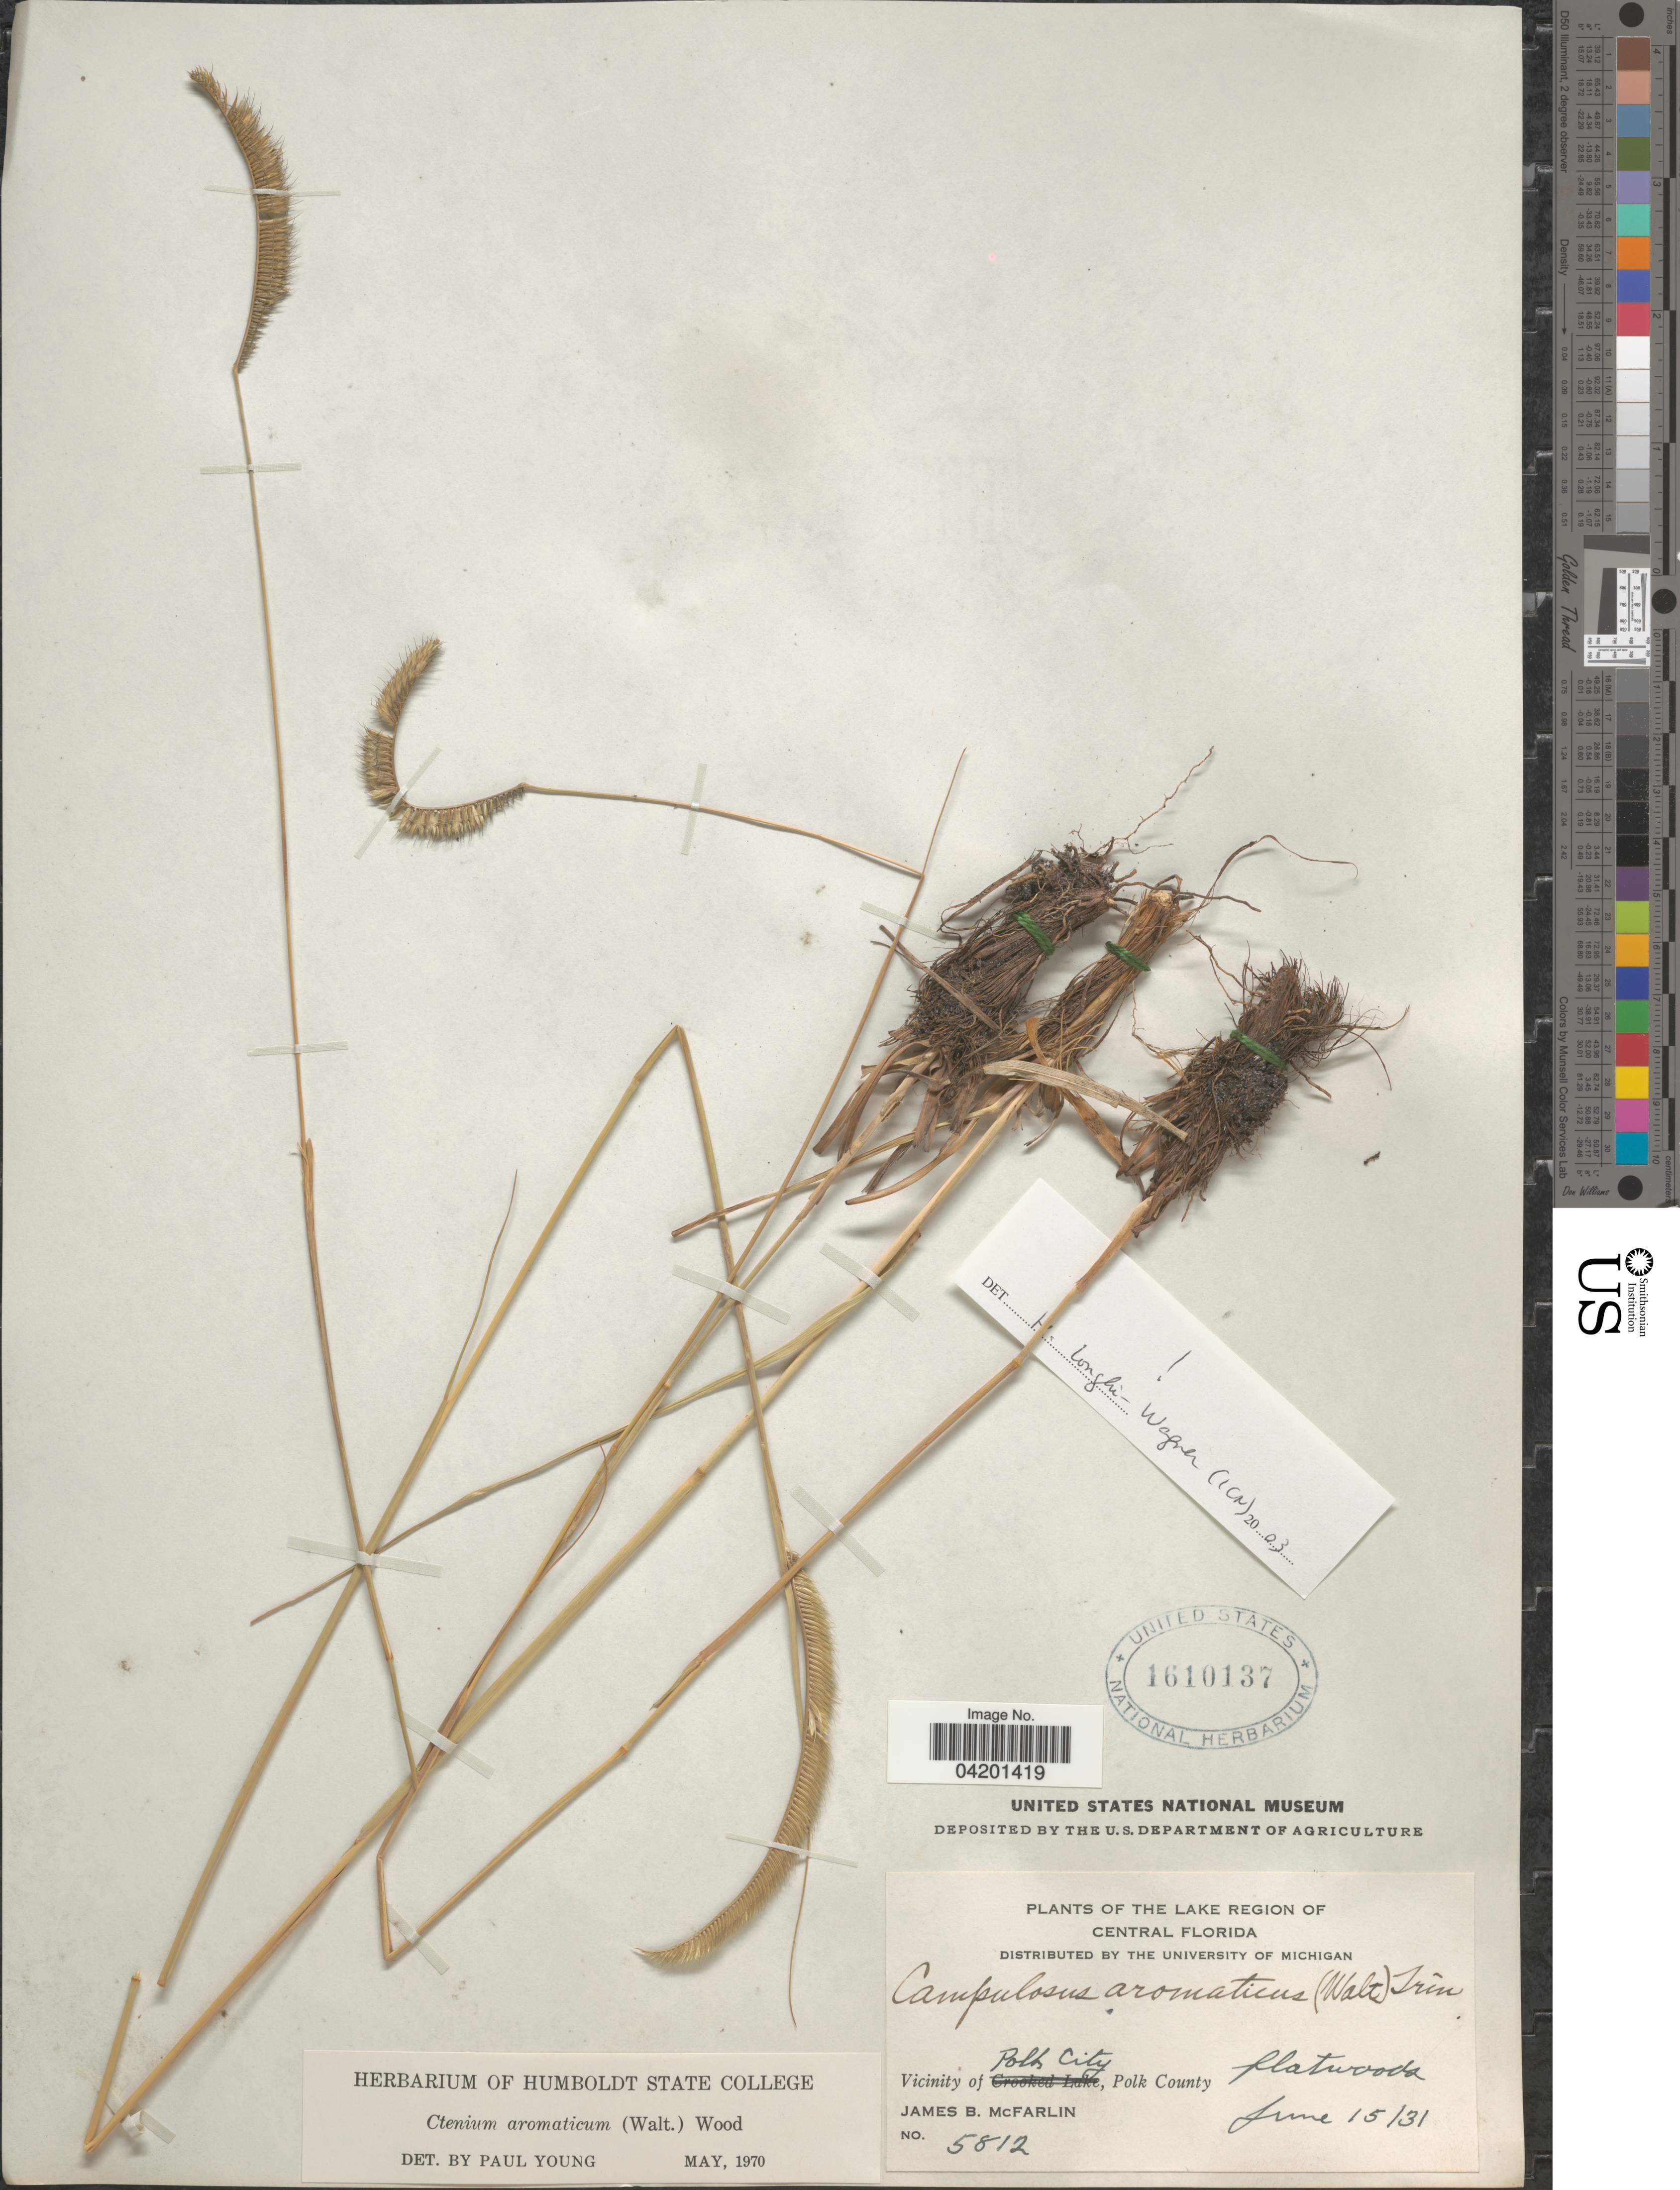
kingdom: Plantae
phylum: Tracheophyta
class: Liliopsida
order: Poales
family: Poaceae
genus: Ctenium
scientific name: Ctenium aromaticum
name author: (Walter) Alph. Wood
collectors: J. McFarlin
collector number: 5812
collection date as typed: Transcribed d/m/y: 15/6/31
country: United States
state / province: Florida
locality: Lake Region of Central Florida. Vicinity of Polk City, Polk County flatwoods.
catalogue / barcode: US 1610137